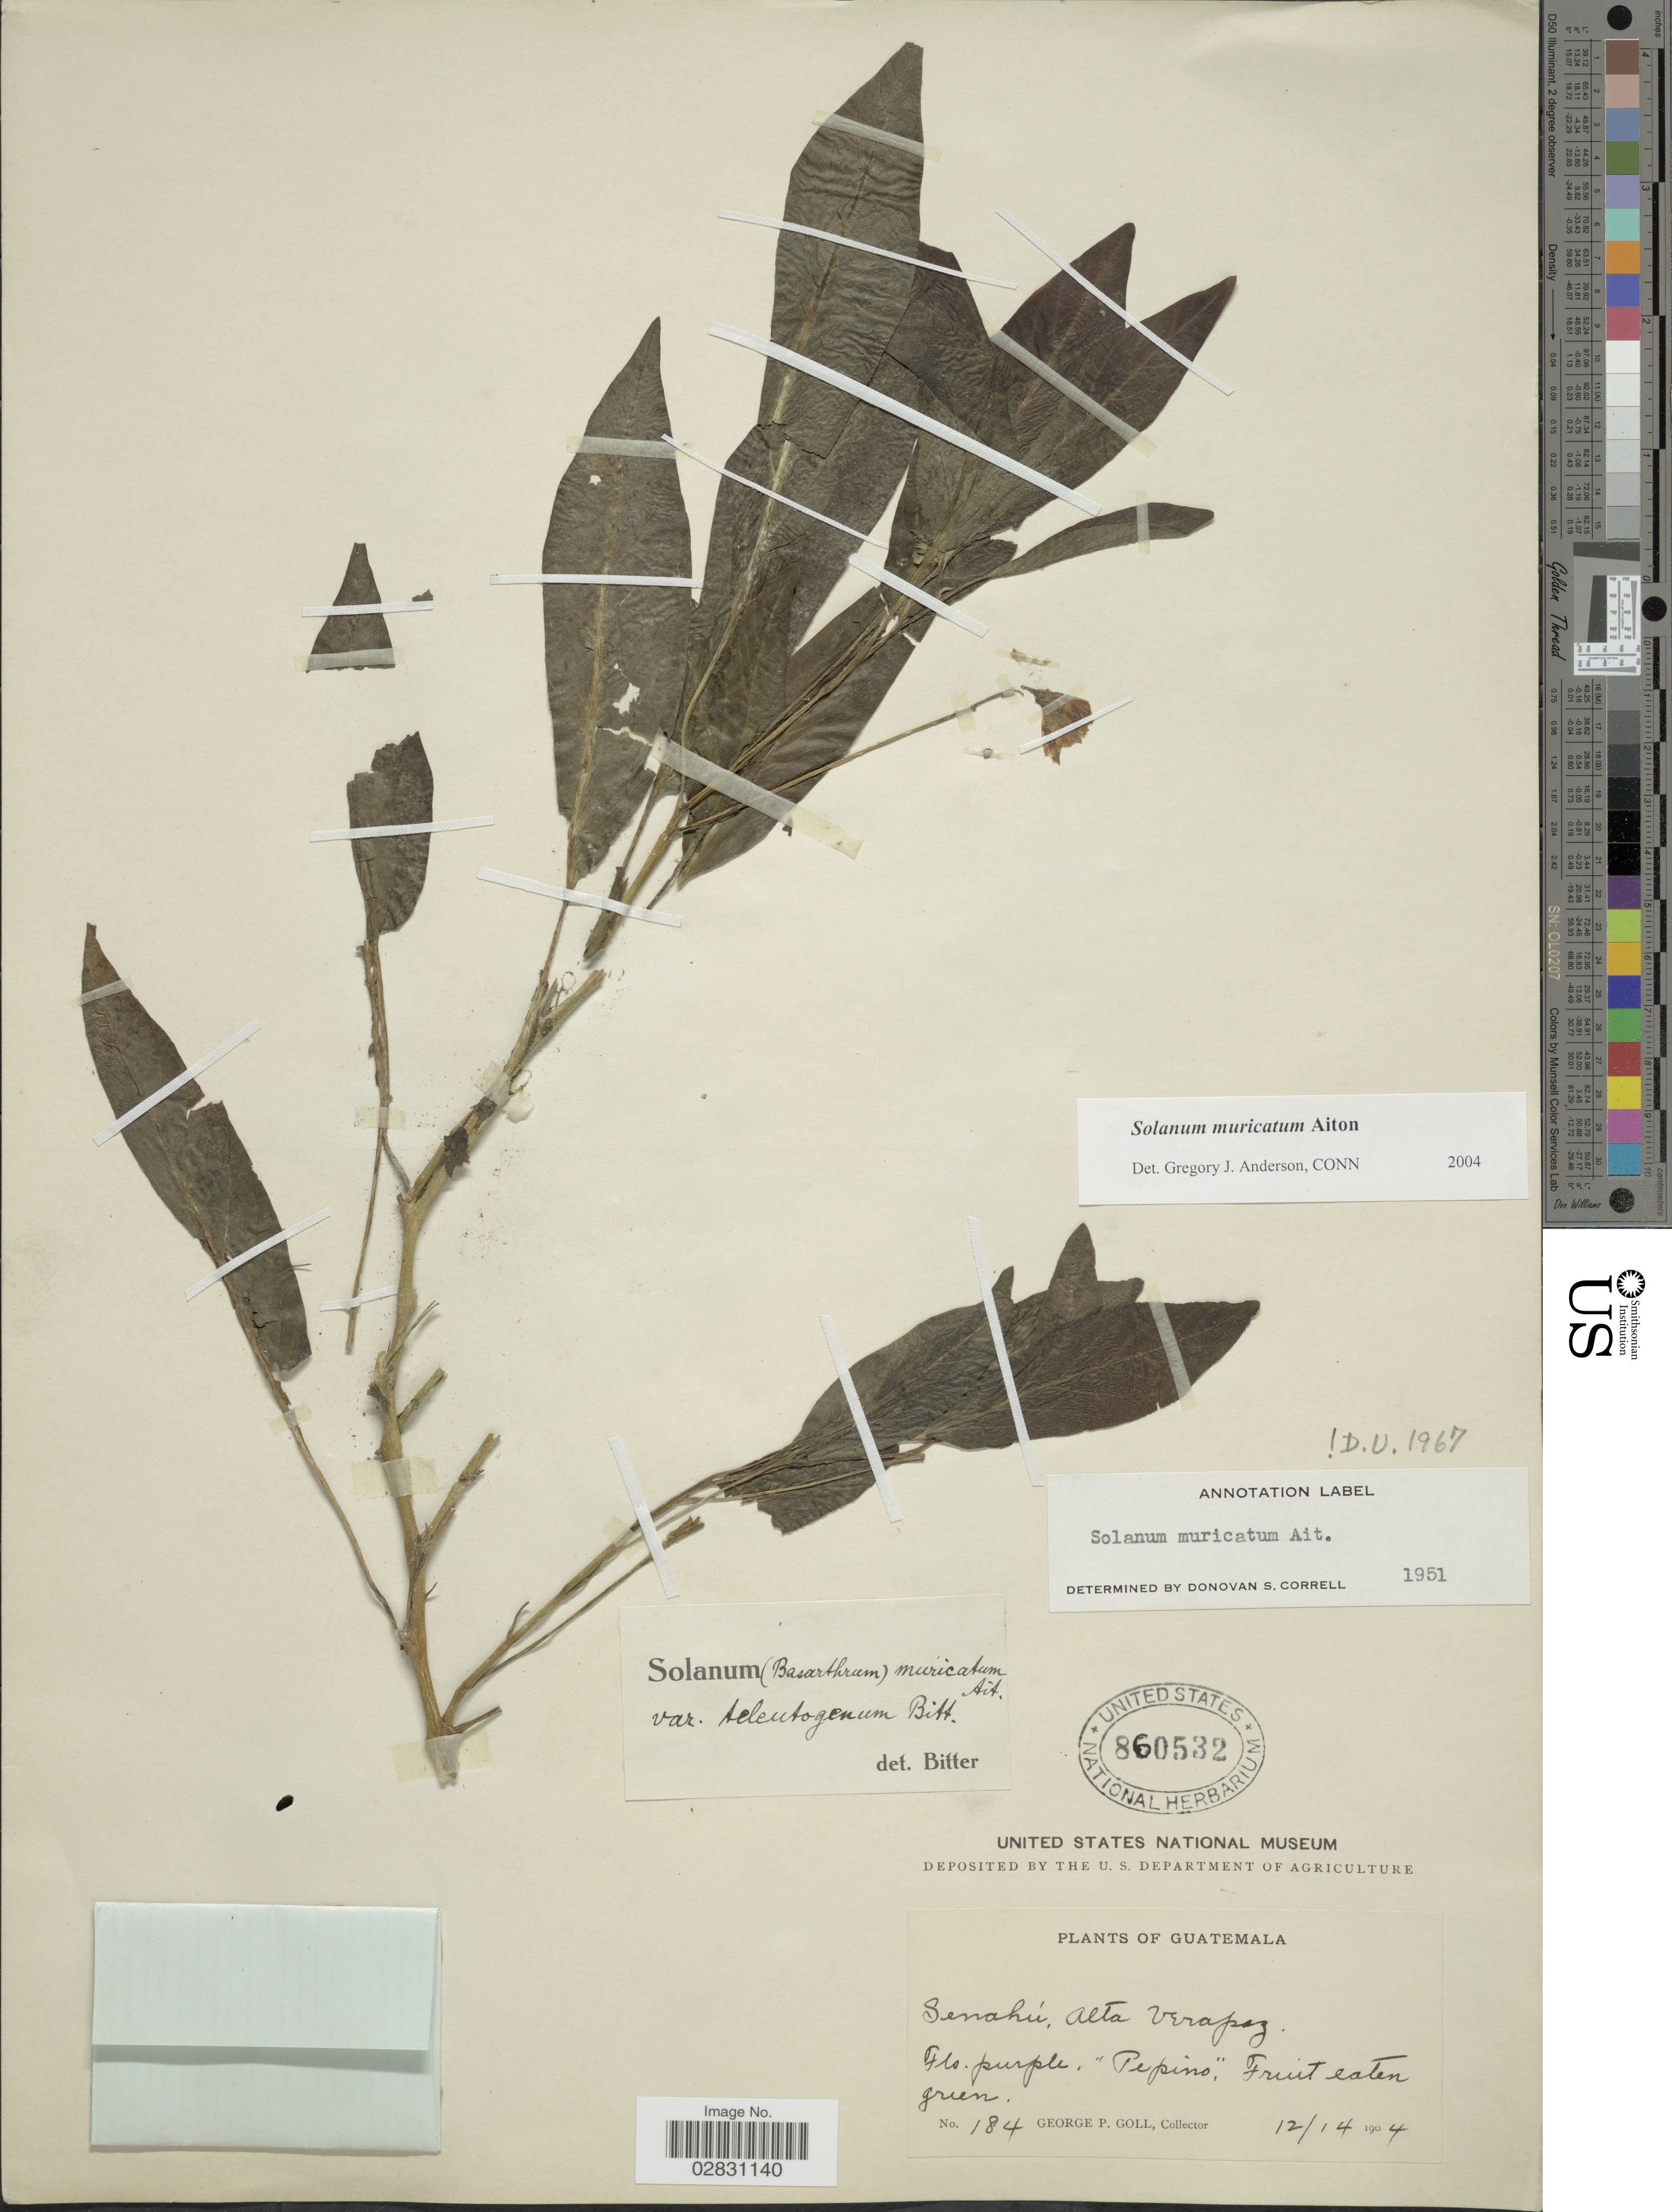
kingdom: Plantae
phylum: Tracheophyta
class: Magnoliopsida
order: Solanales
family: Solanaceae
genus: Solanum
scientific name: Solanum muricatum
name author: Aiton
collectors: G. P. Goll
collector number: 184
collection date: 1904-12-14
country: Guatemala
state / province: Alta Verapaz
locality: Senahú.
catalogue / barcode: US 860532